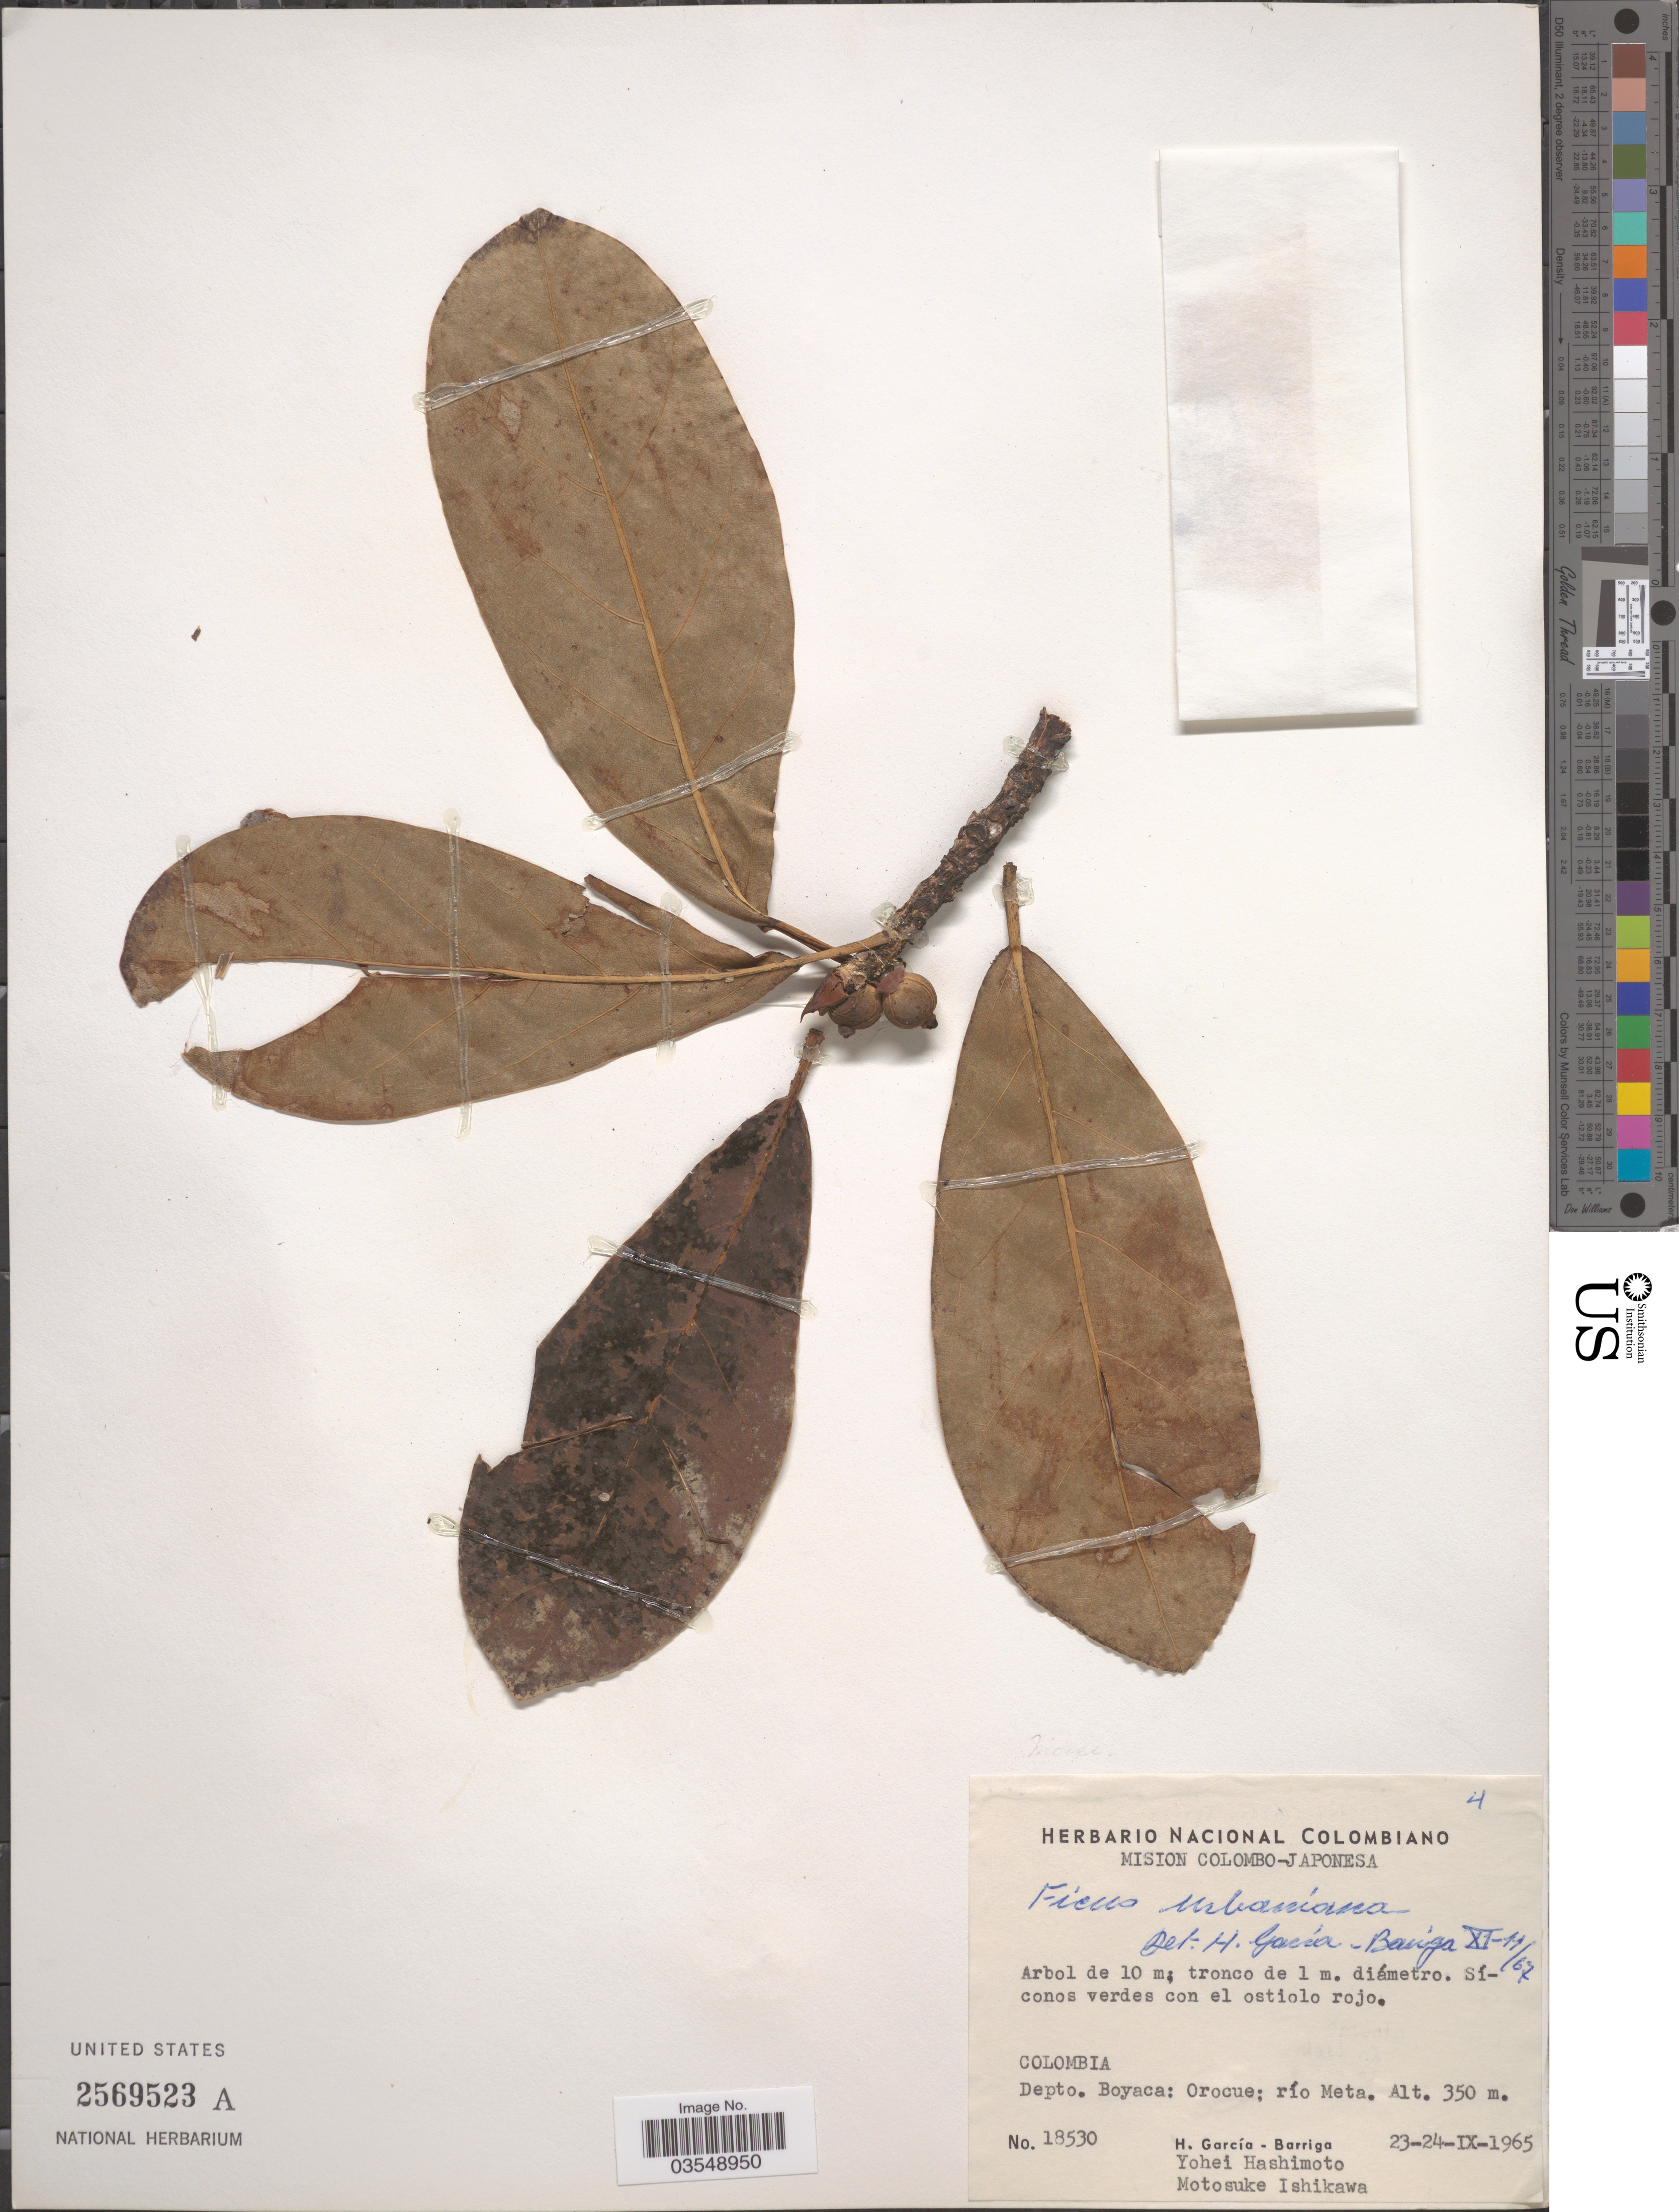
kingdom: Plantae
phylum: Tracheophyta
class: Magnoliopsida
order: Rosales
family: Moraceae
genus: Ficus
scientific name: Ficus obtusifolia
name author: Kunth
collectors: H. García Barriga, Y. Hashimoto & M. Ishikawa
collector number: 18530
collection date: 1965-09-23/1965-09-24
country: Colombia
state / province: Boyacá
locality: Depto. Boyaca: Orocue: río Meta.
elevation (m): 350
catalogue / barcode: US 2569523A